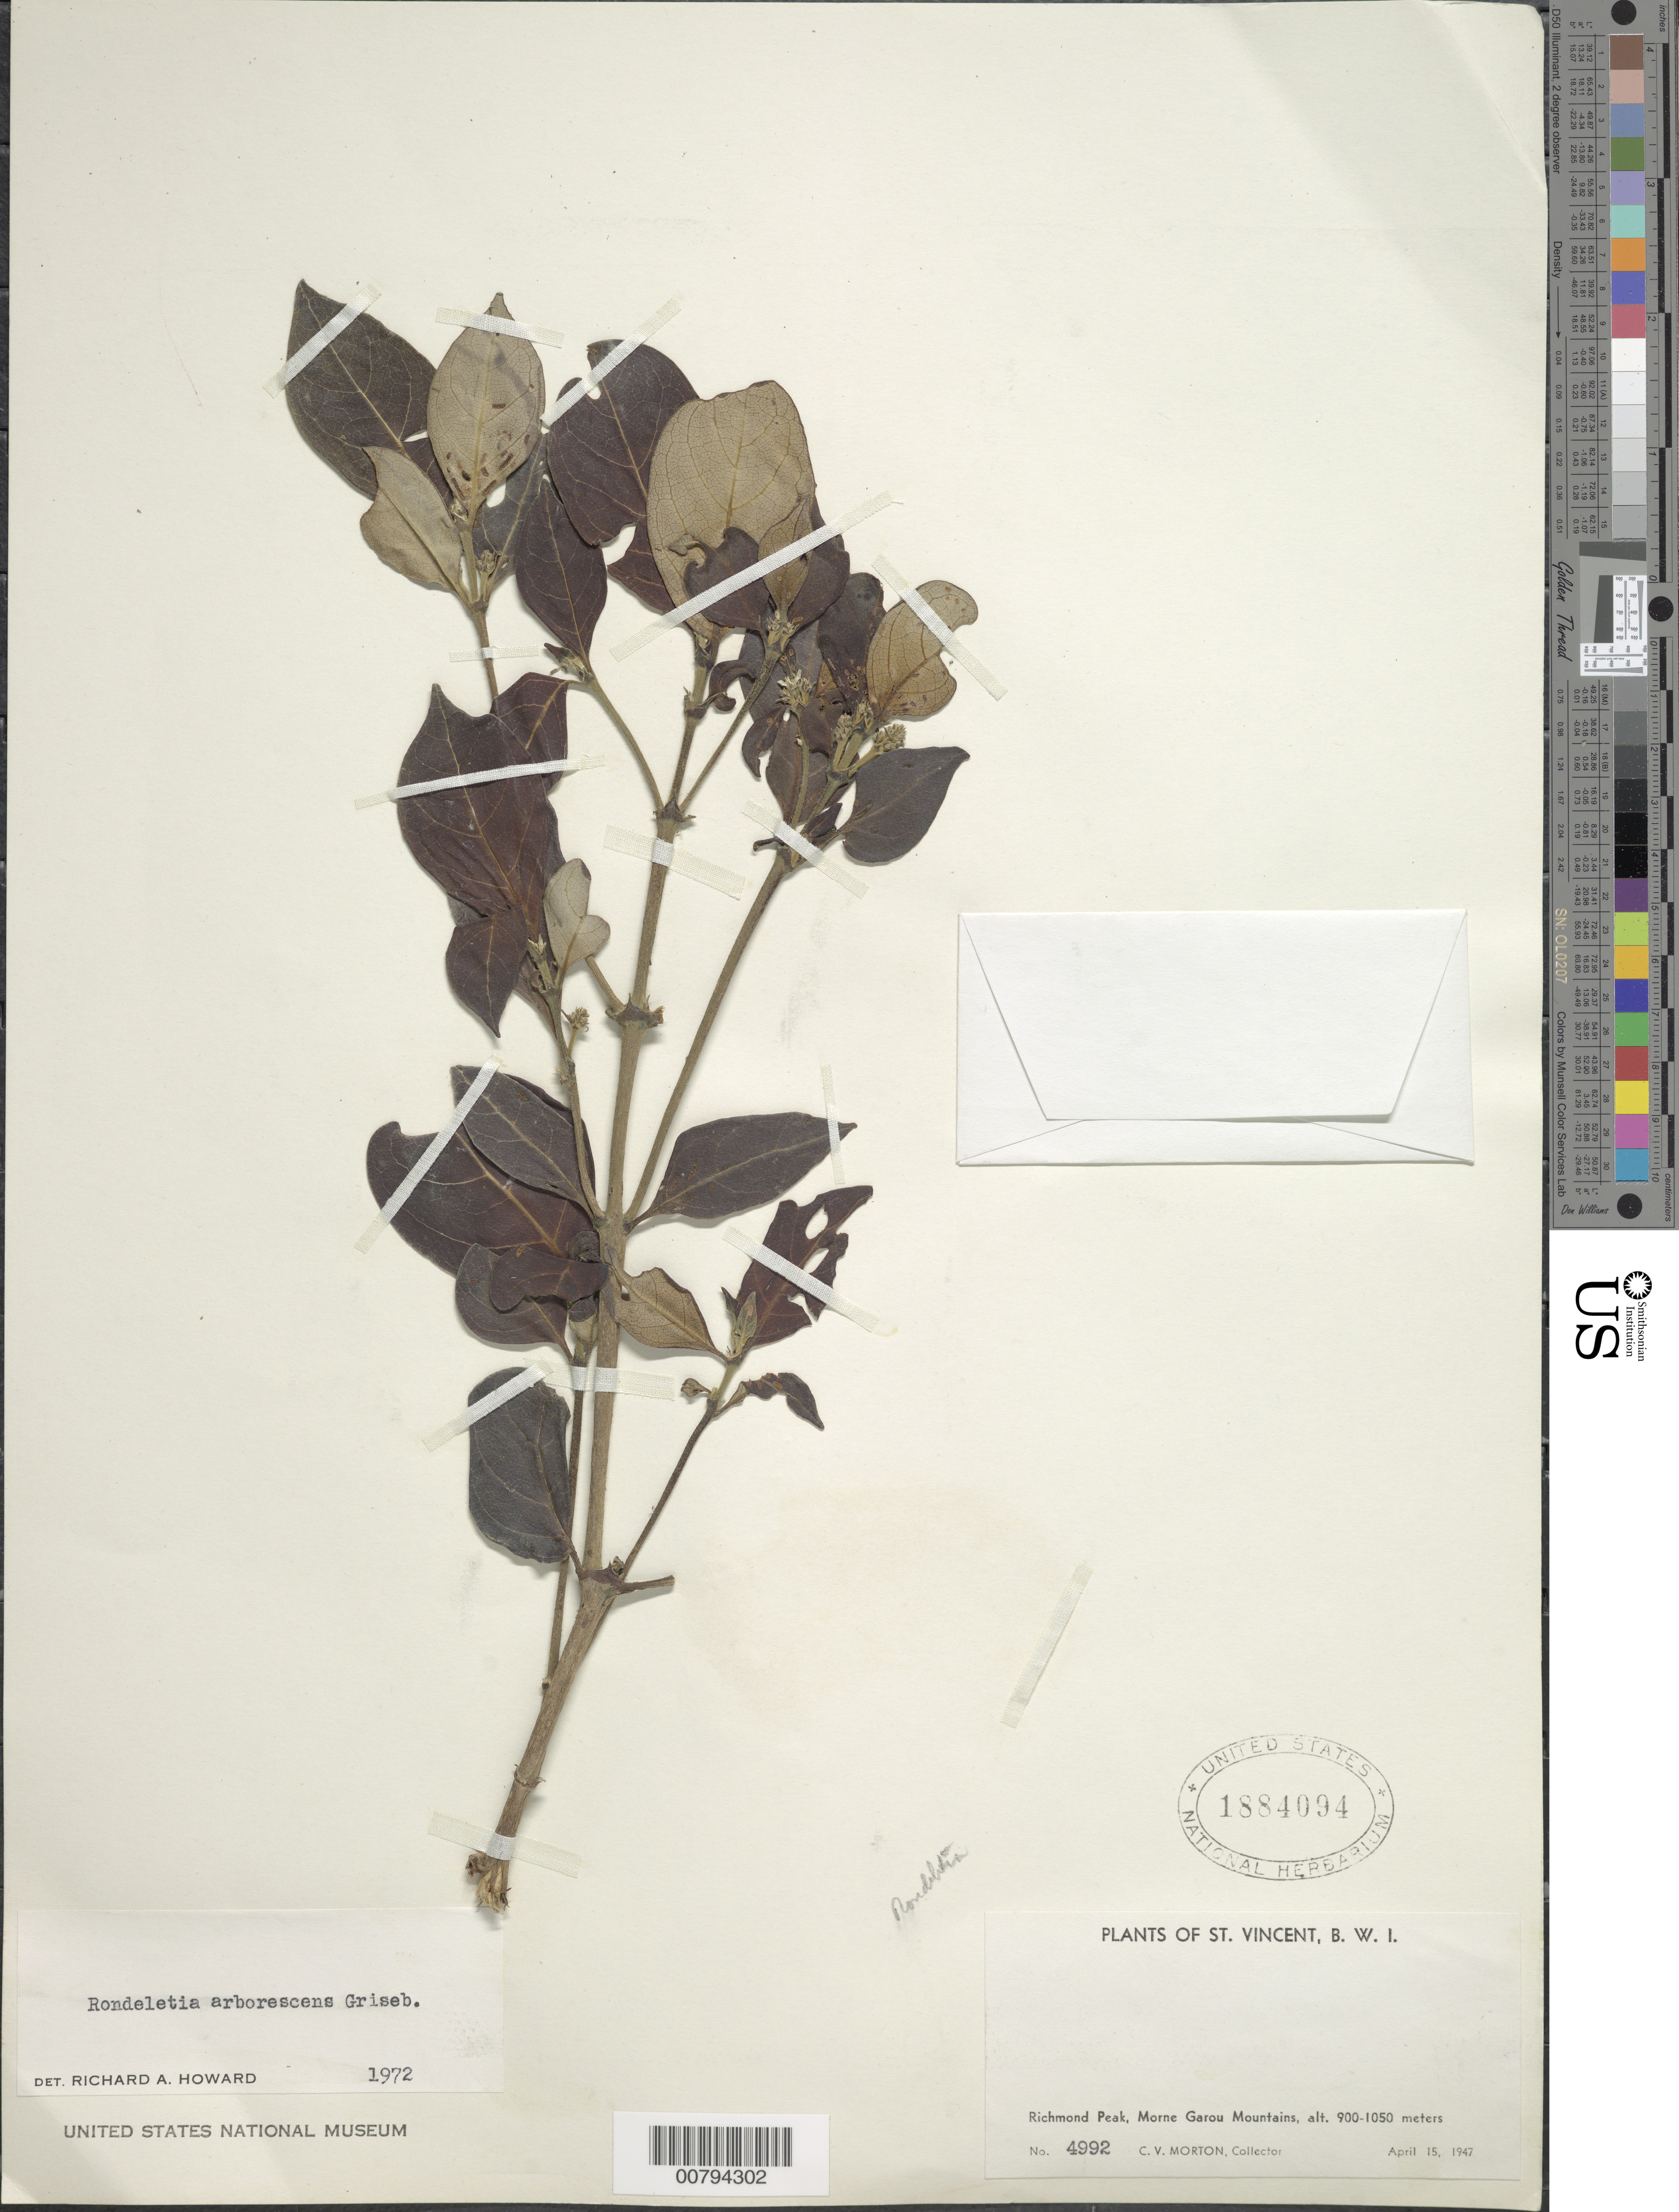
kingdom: Plantae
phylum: Tracheophyta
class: Magnoliopsida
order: Gentianales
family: Rubiaceae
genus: Rondeletia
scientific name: Rondeletia parviflora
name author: Poir.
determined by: Howard, R. A.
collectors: C. V. Morton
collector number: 4992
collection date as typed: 15 Apr 1947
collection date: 1947-04-15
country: St. Vincent - Grenadines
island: St. Vincent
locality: Richmond Peak, Morne Garou Mountains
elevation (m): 900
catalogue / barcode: US 1884094